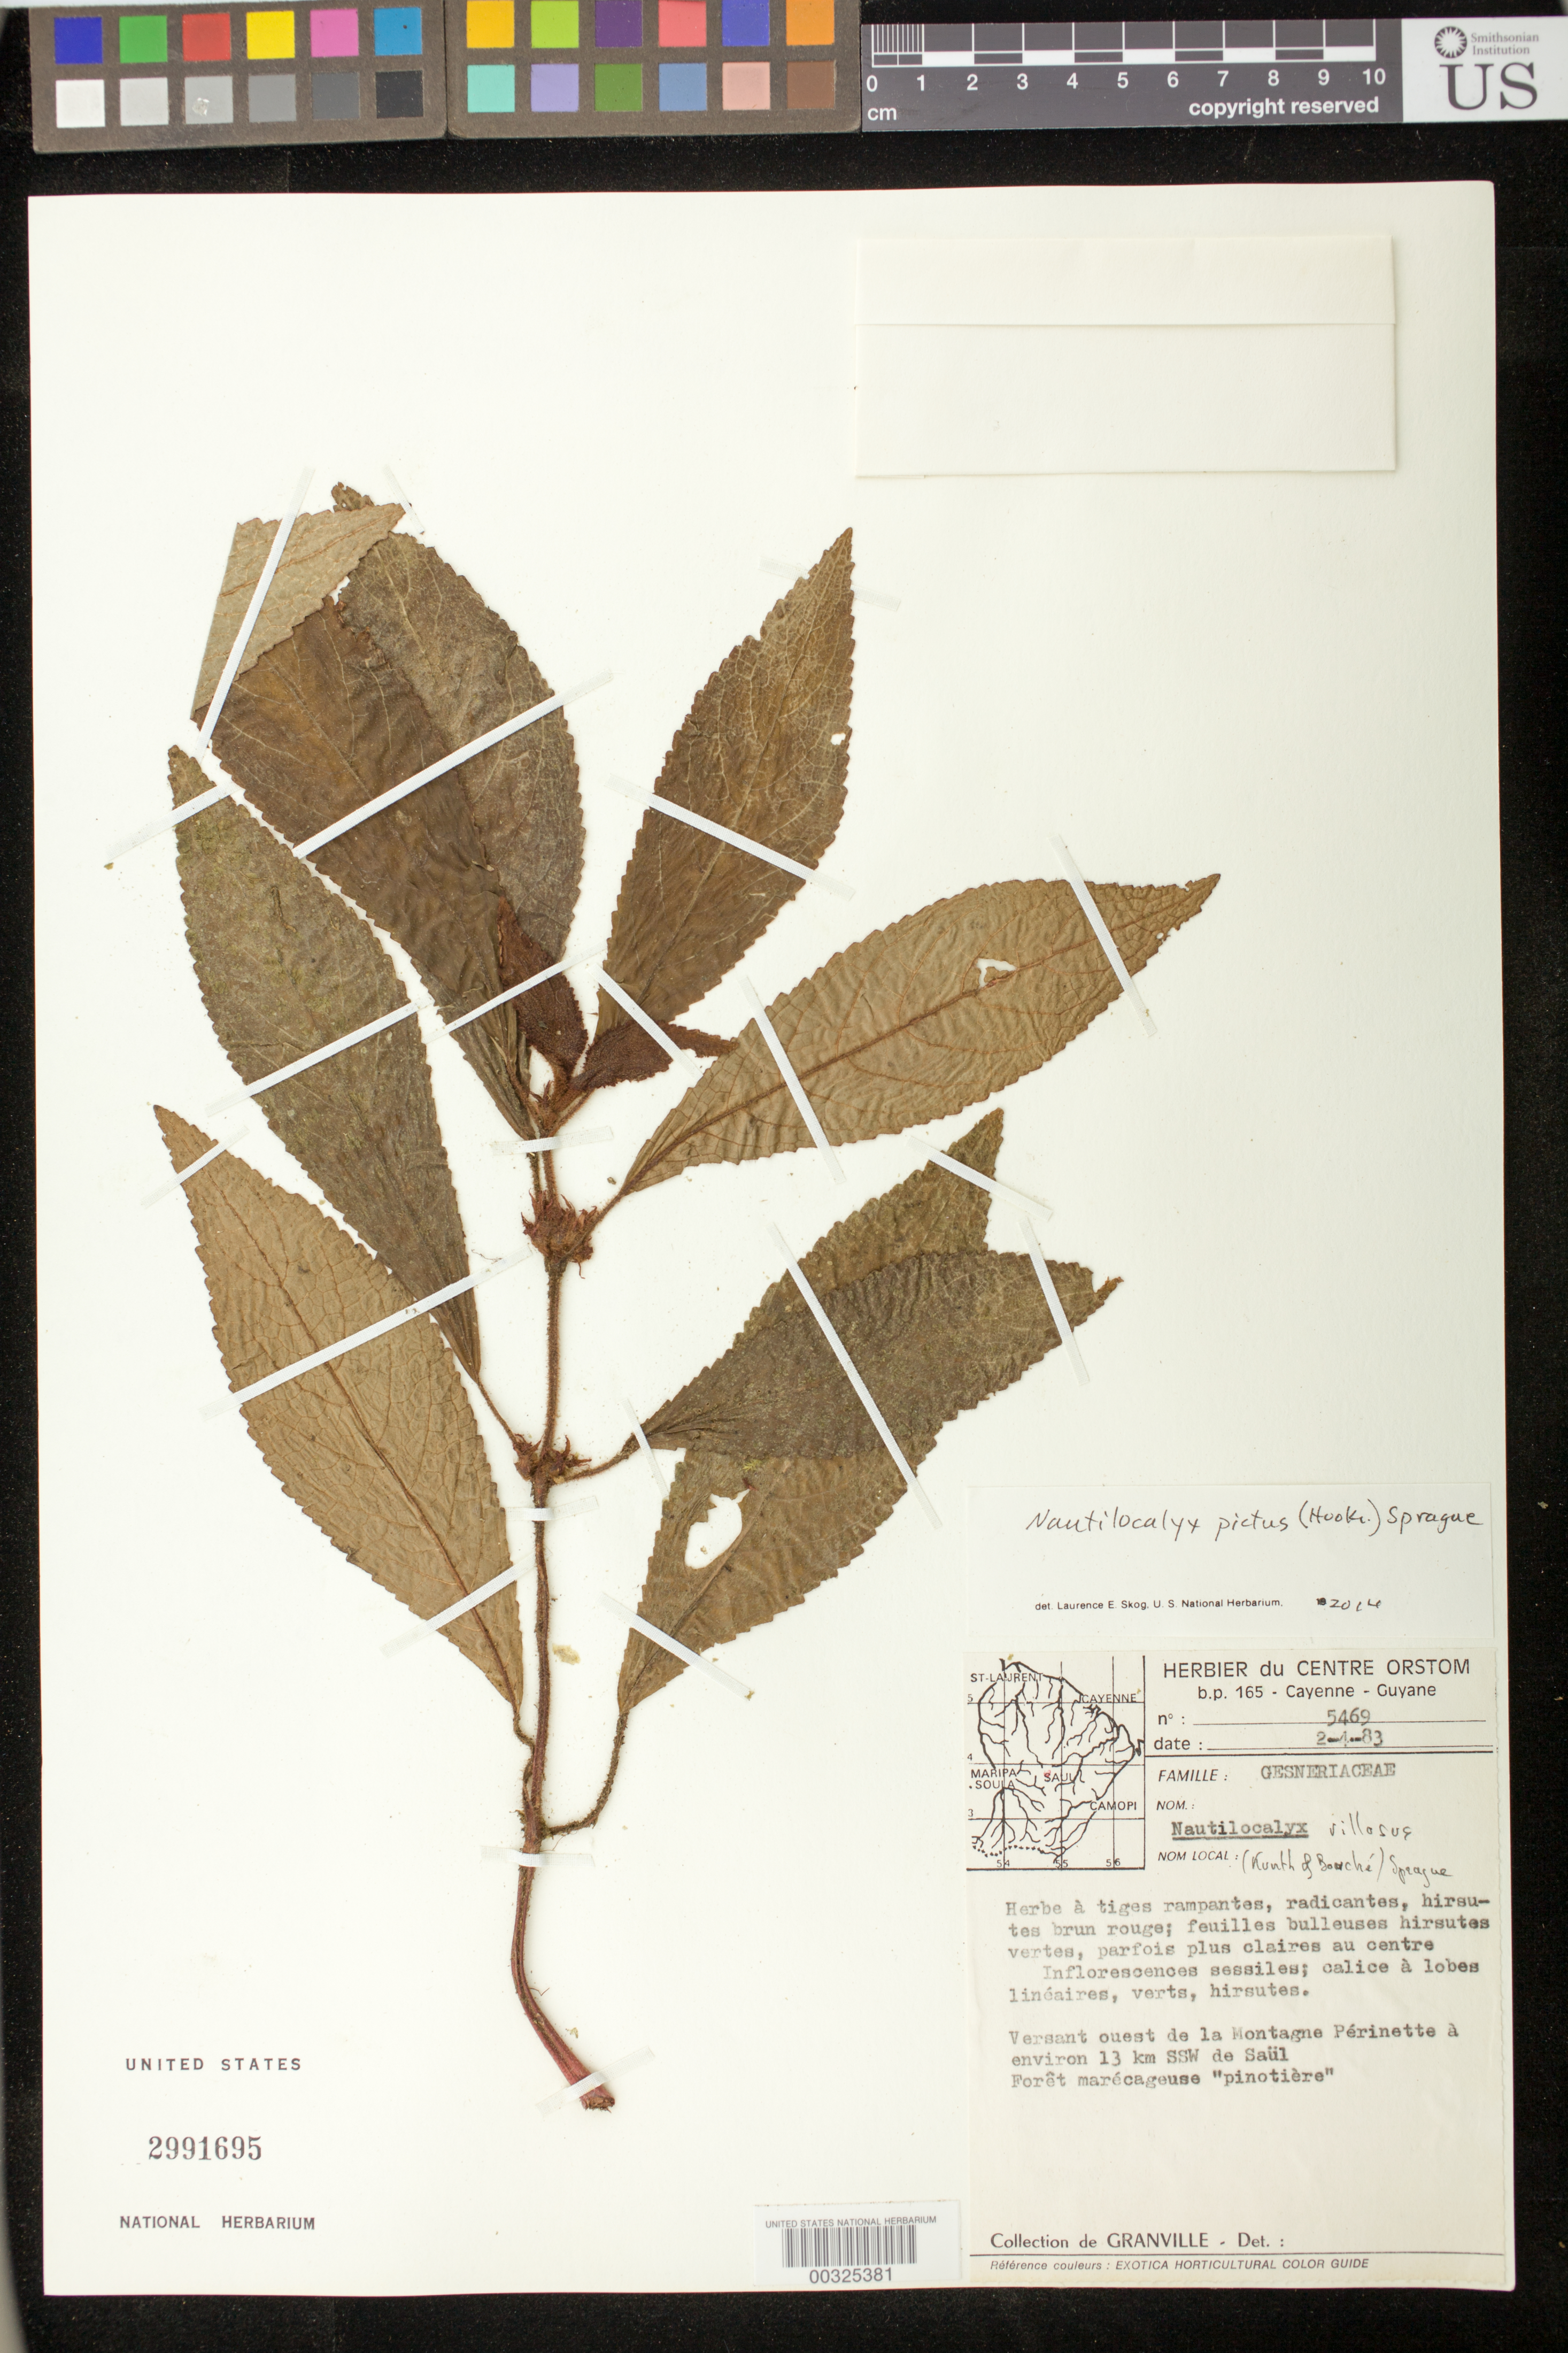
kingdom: Plantae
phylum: Tracheophyta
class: Magnoliopsida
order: Lamiales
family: Gesneriaceae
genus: Nautilocalyx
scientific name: Nautilocalyx pictus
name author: (Hook.) Sprague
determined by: Skog, Laurence E.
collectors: J.-J. de Granville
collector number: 5469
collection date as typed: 02 Apr 1983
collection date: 1983-04-02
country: French Guiana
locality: West slope of Montagne Perinette around 13 km SSW of Saul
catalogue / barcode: US 2991695